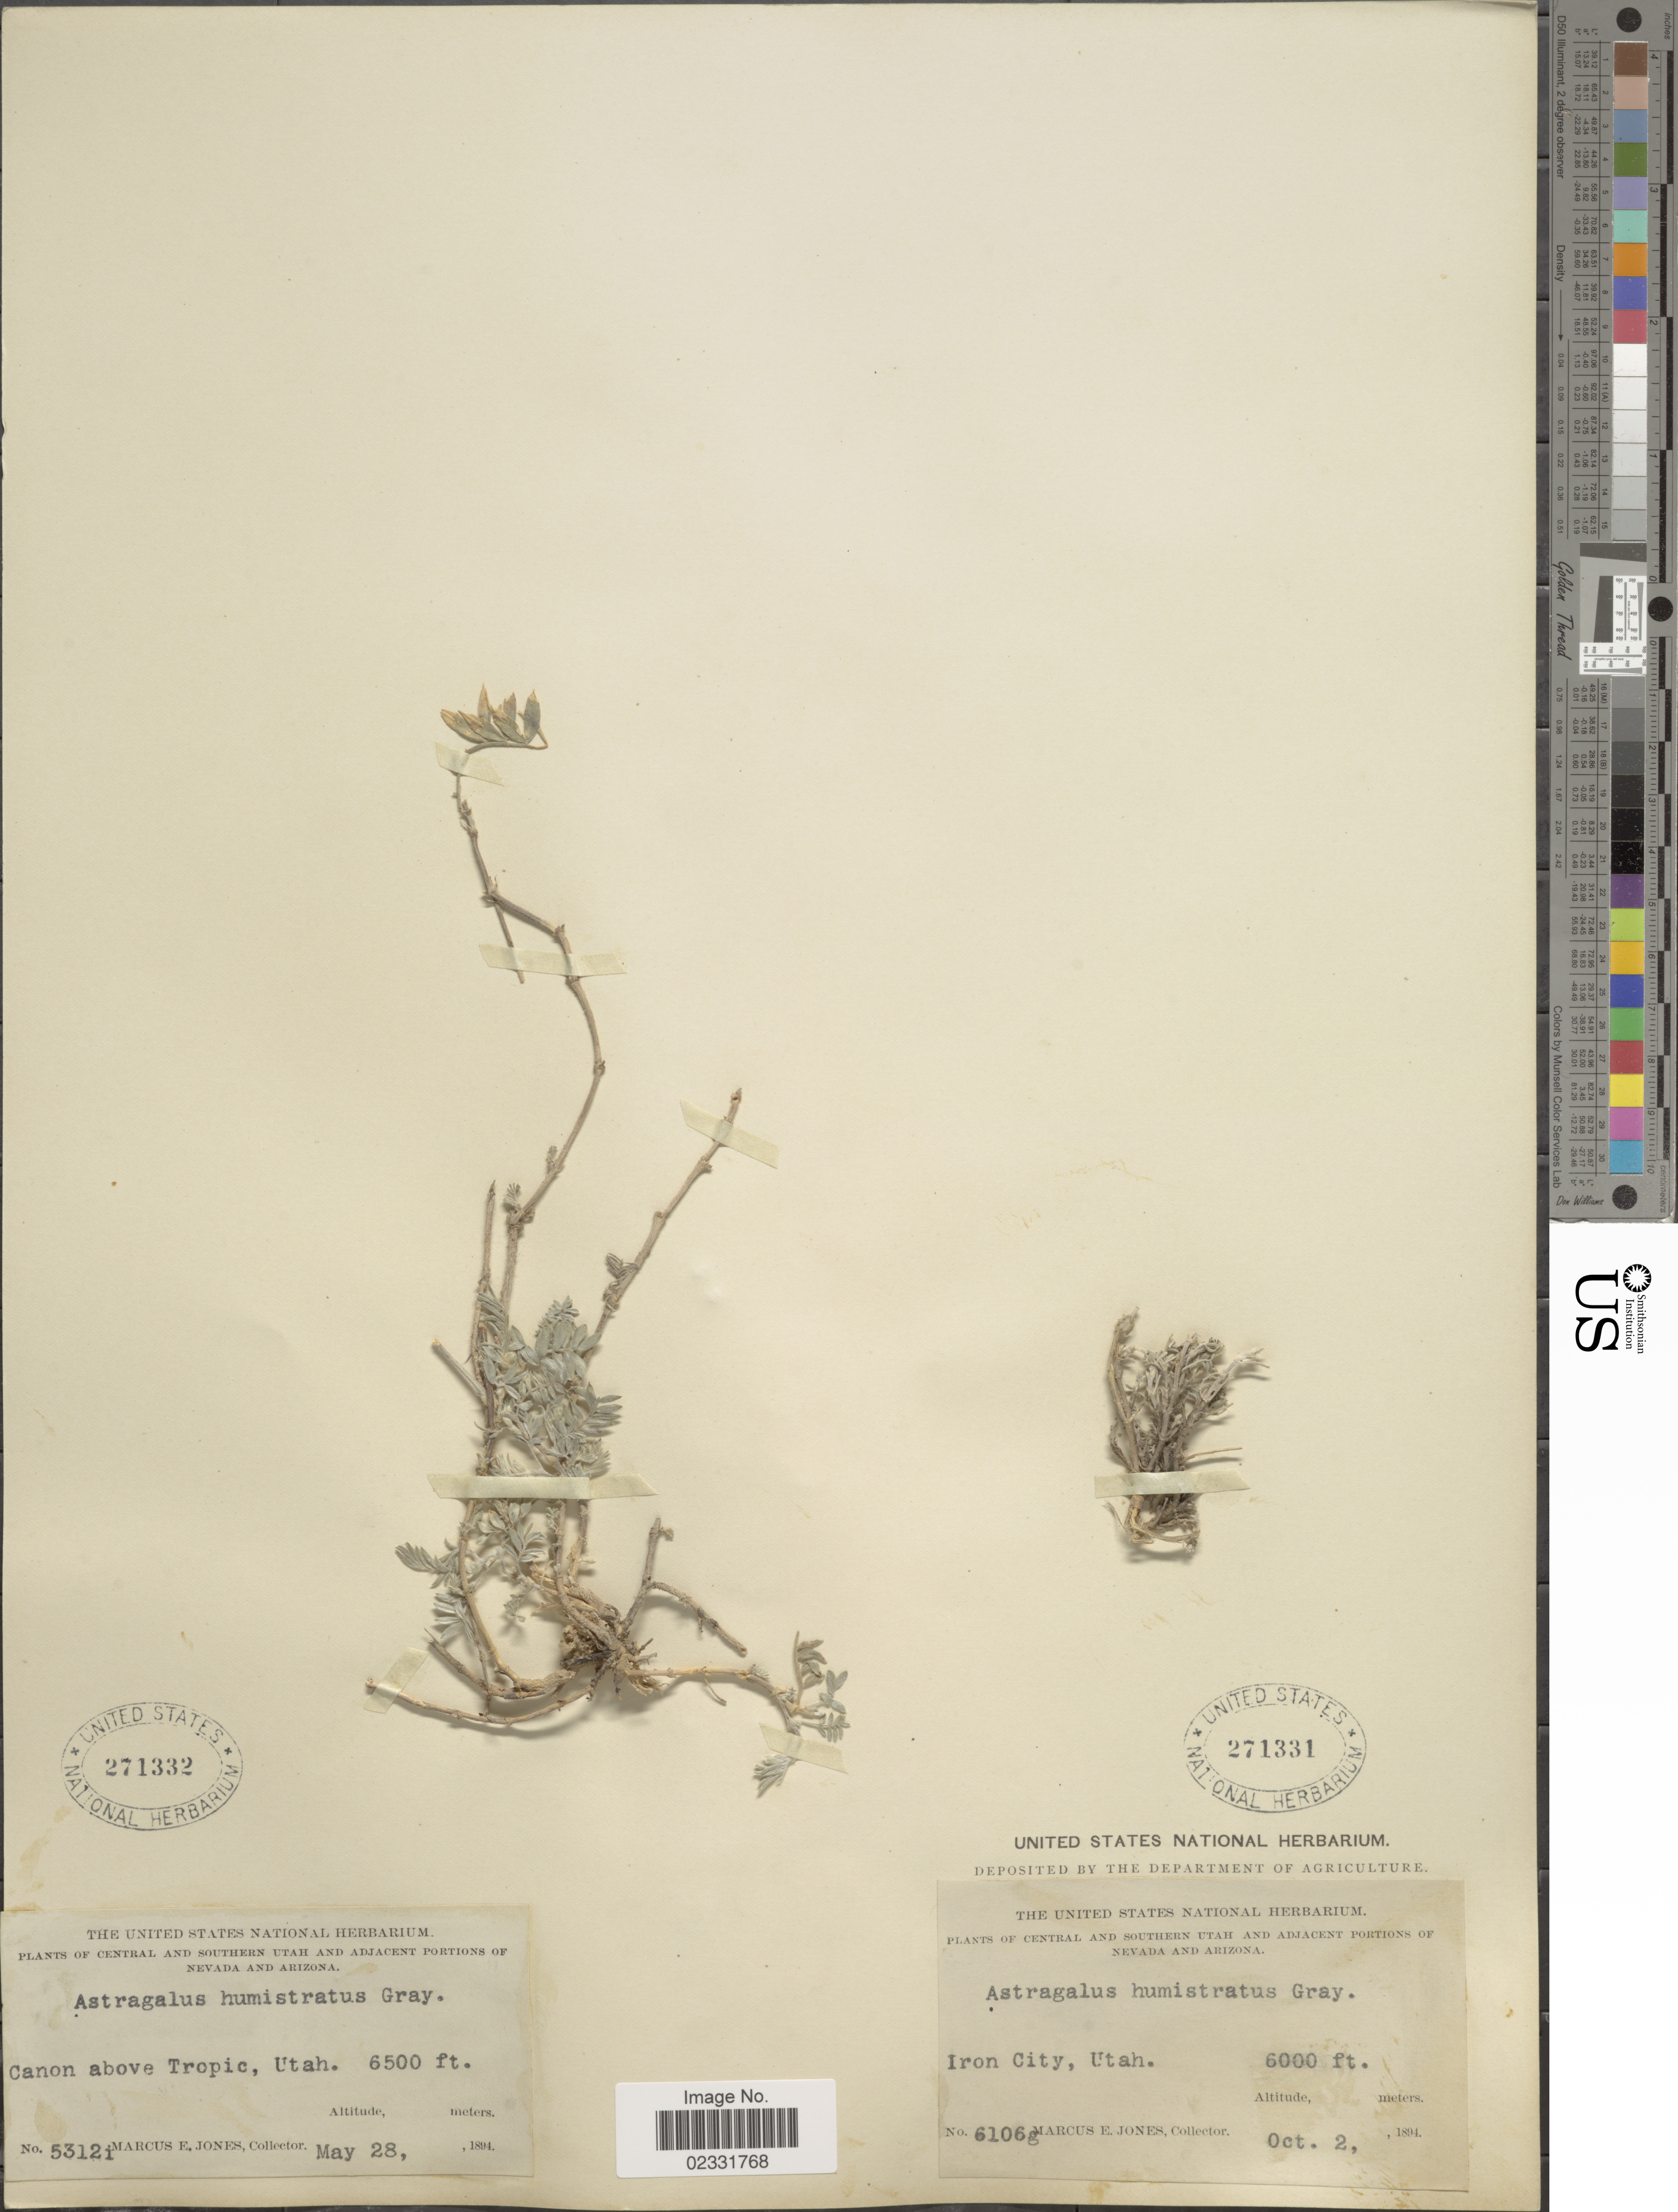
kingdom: Plantae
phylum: Tracheophyta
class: Magnoliopsida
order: Fabales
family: Fabaceae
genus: Astragalus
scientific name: Astragalus humistratus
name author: A. Gray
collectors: M. E. Jones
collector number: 6106g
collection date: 1894-10-02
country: United States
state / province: Utah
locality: Iron City.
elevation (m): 1829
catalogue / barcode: US 271331